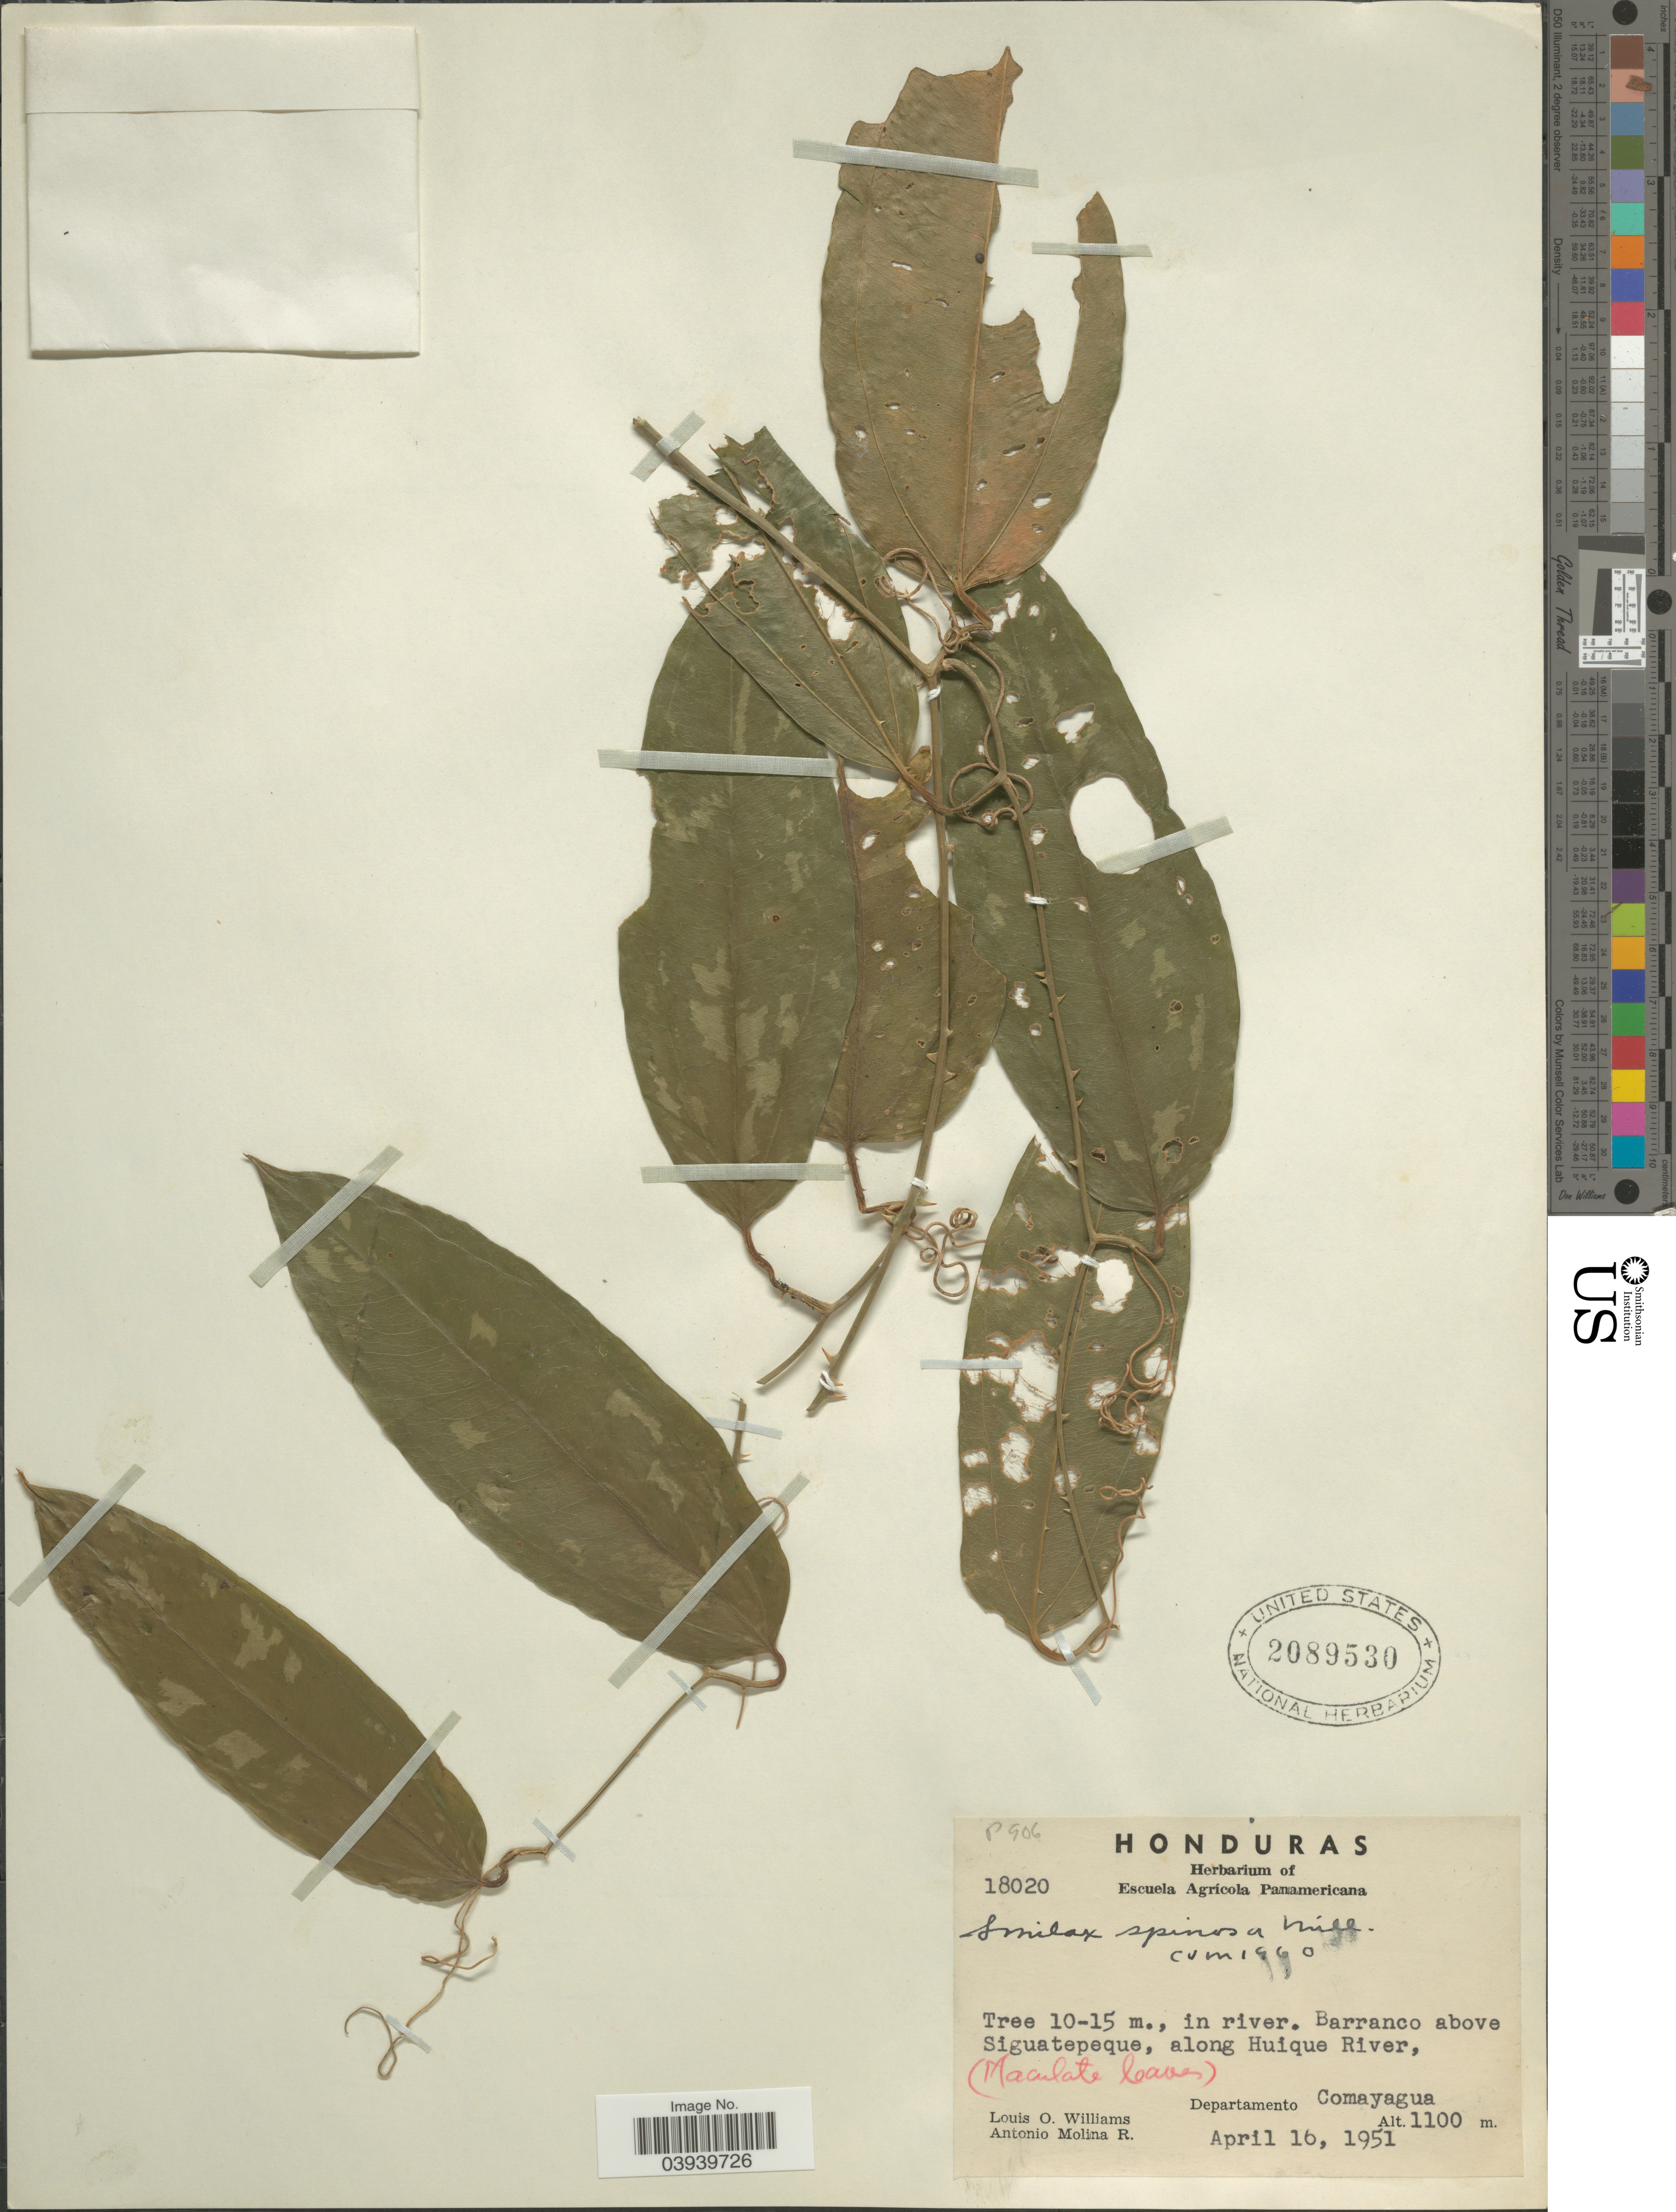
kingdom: Plantae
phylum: Tracheophyta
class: Liliopsida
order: Liliales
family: Smilacaceae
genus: Smilax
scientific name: Smilax spinosa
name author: Mill.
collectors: L. O. Williams & A. Molina R.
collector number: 18020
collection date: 1951-04-16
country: Honduras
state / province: Comayagua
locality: Barranco above Siguatepeque, along Huique River, (Maculate Caves), Departamento Comayagua.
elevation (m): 1100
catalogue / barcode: US 2089530